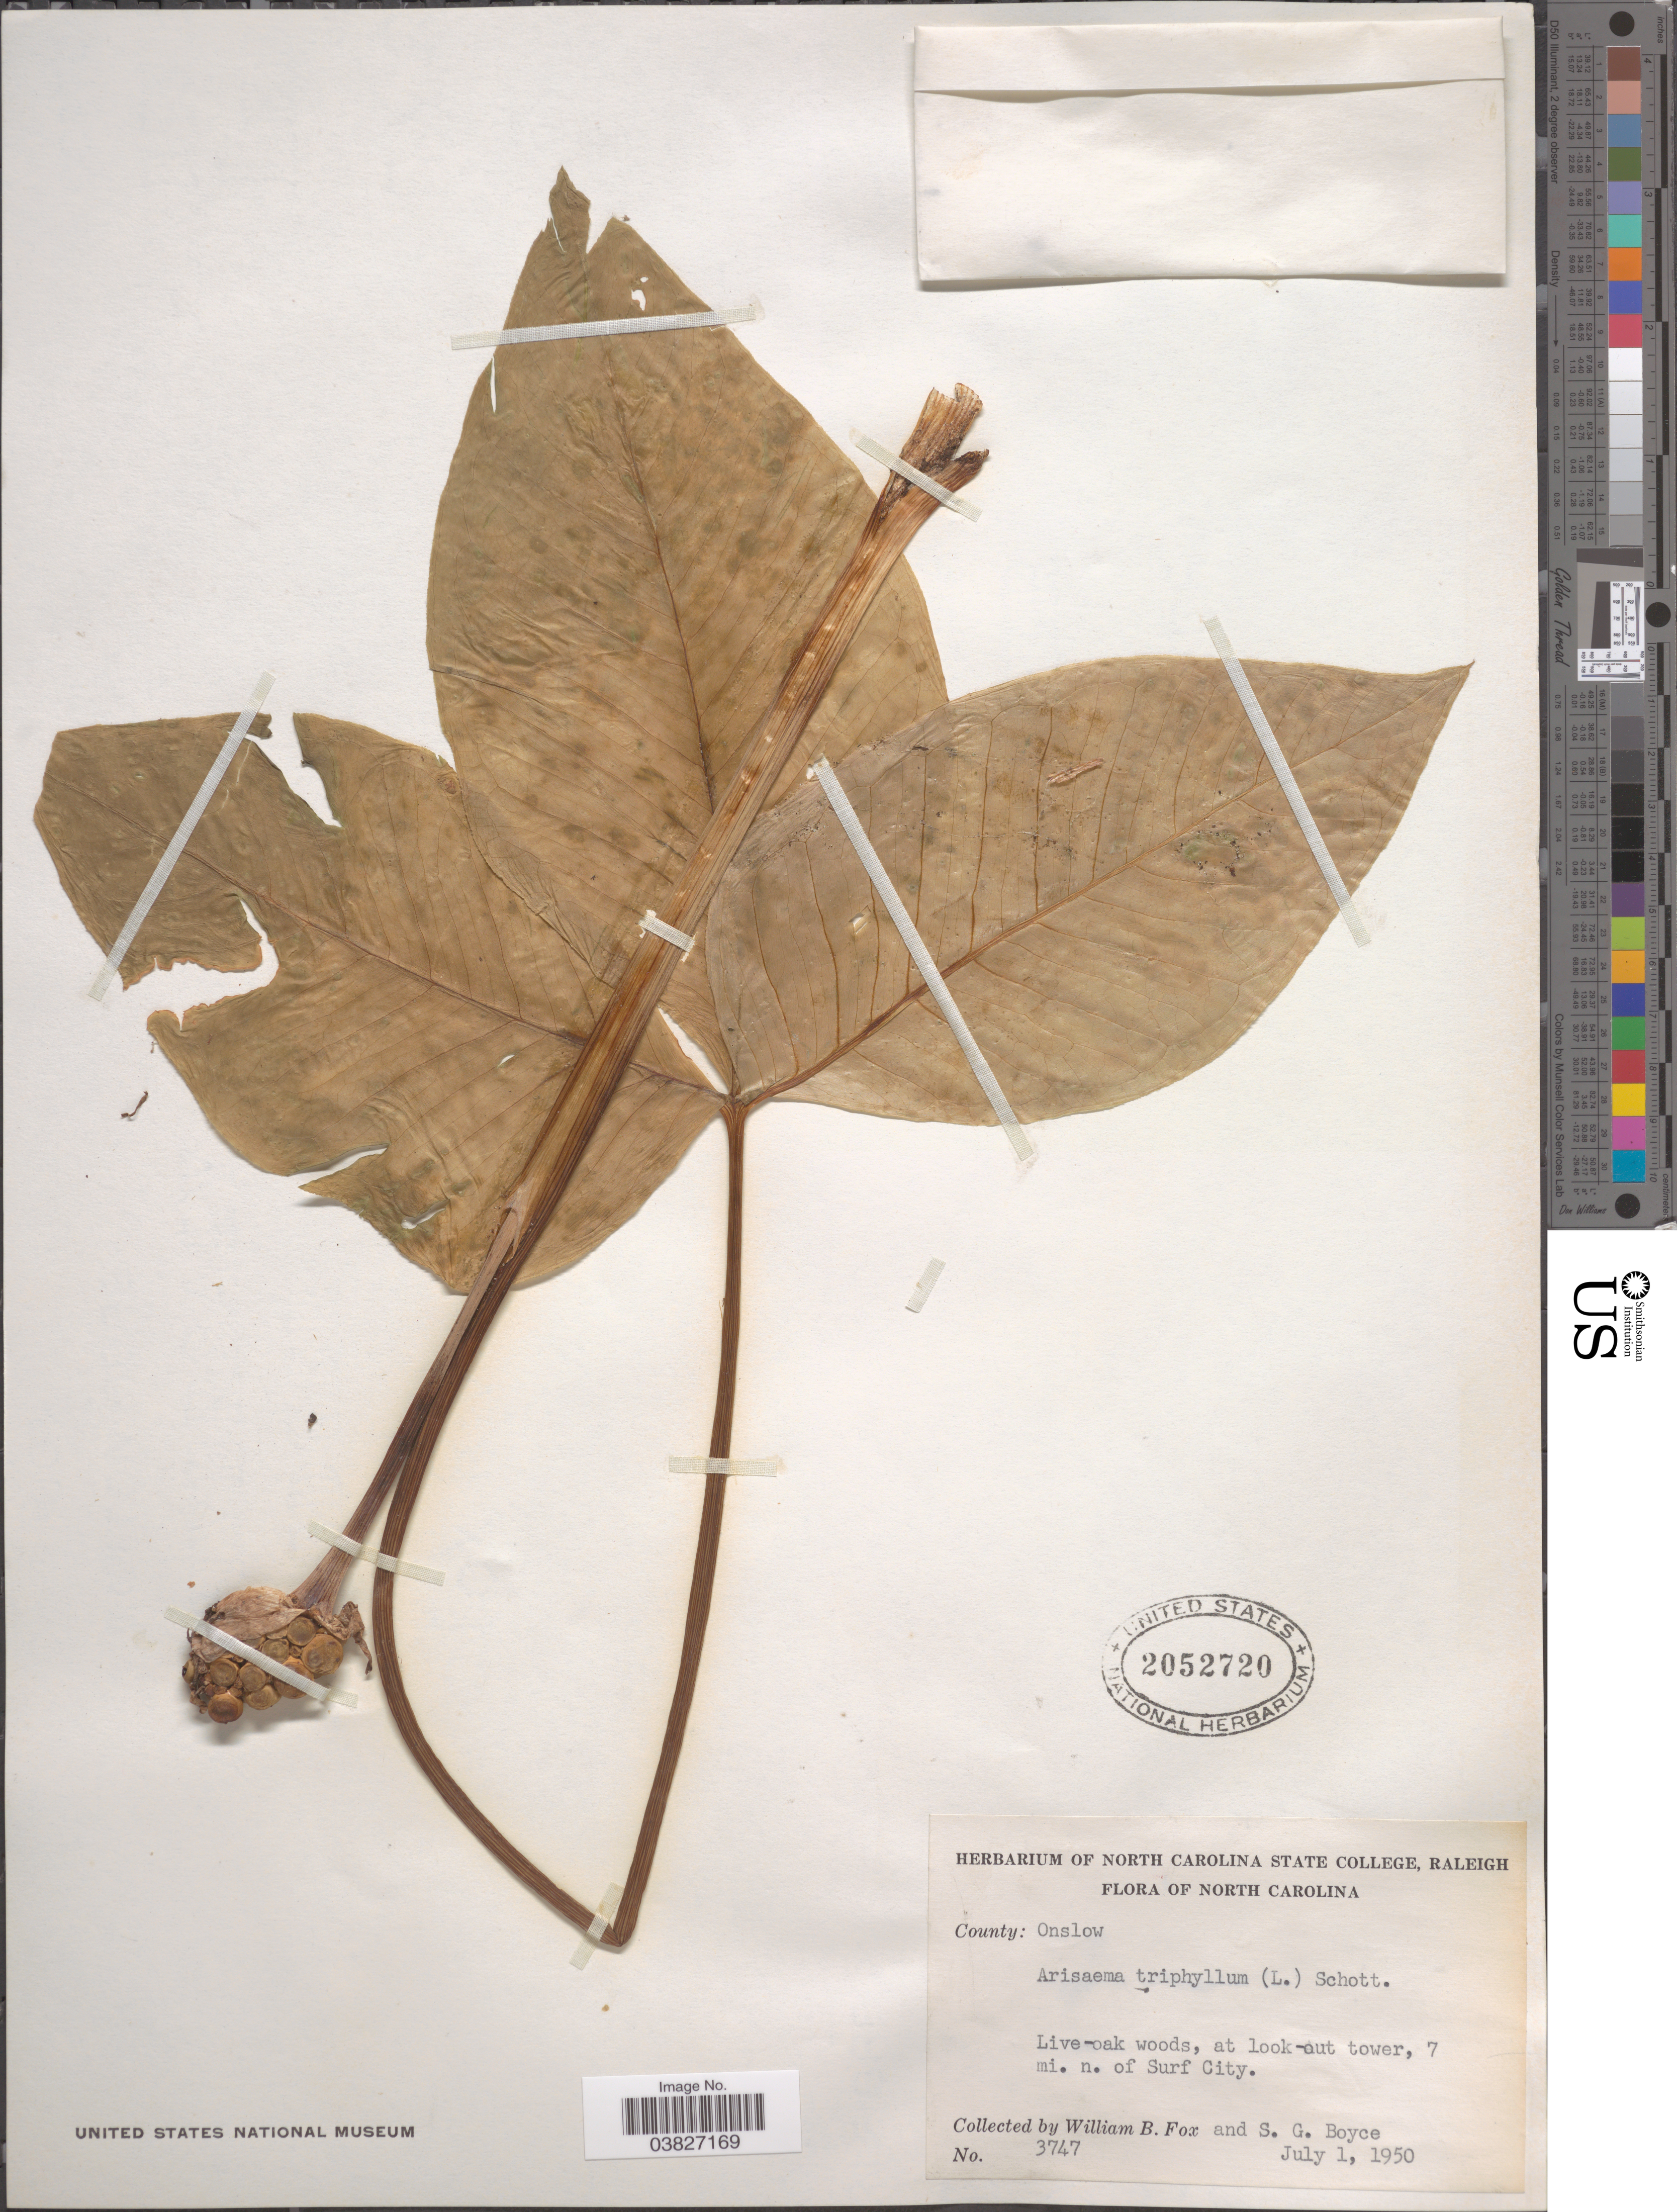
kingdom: Plantae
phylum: Tracheophyta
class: Liliopsida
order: Alismatales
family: Araceae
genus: Arisaema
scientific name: Arisaema triphyllum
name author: (L.) Schott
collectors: W. B. Fox & S. Boyce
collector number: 3747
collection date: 1950-07-01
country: United States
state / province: North Dakota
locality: County: Onslow. At Look-out tower, 7 mi. n. of Surf City.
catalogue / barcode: US 2052720